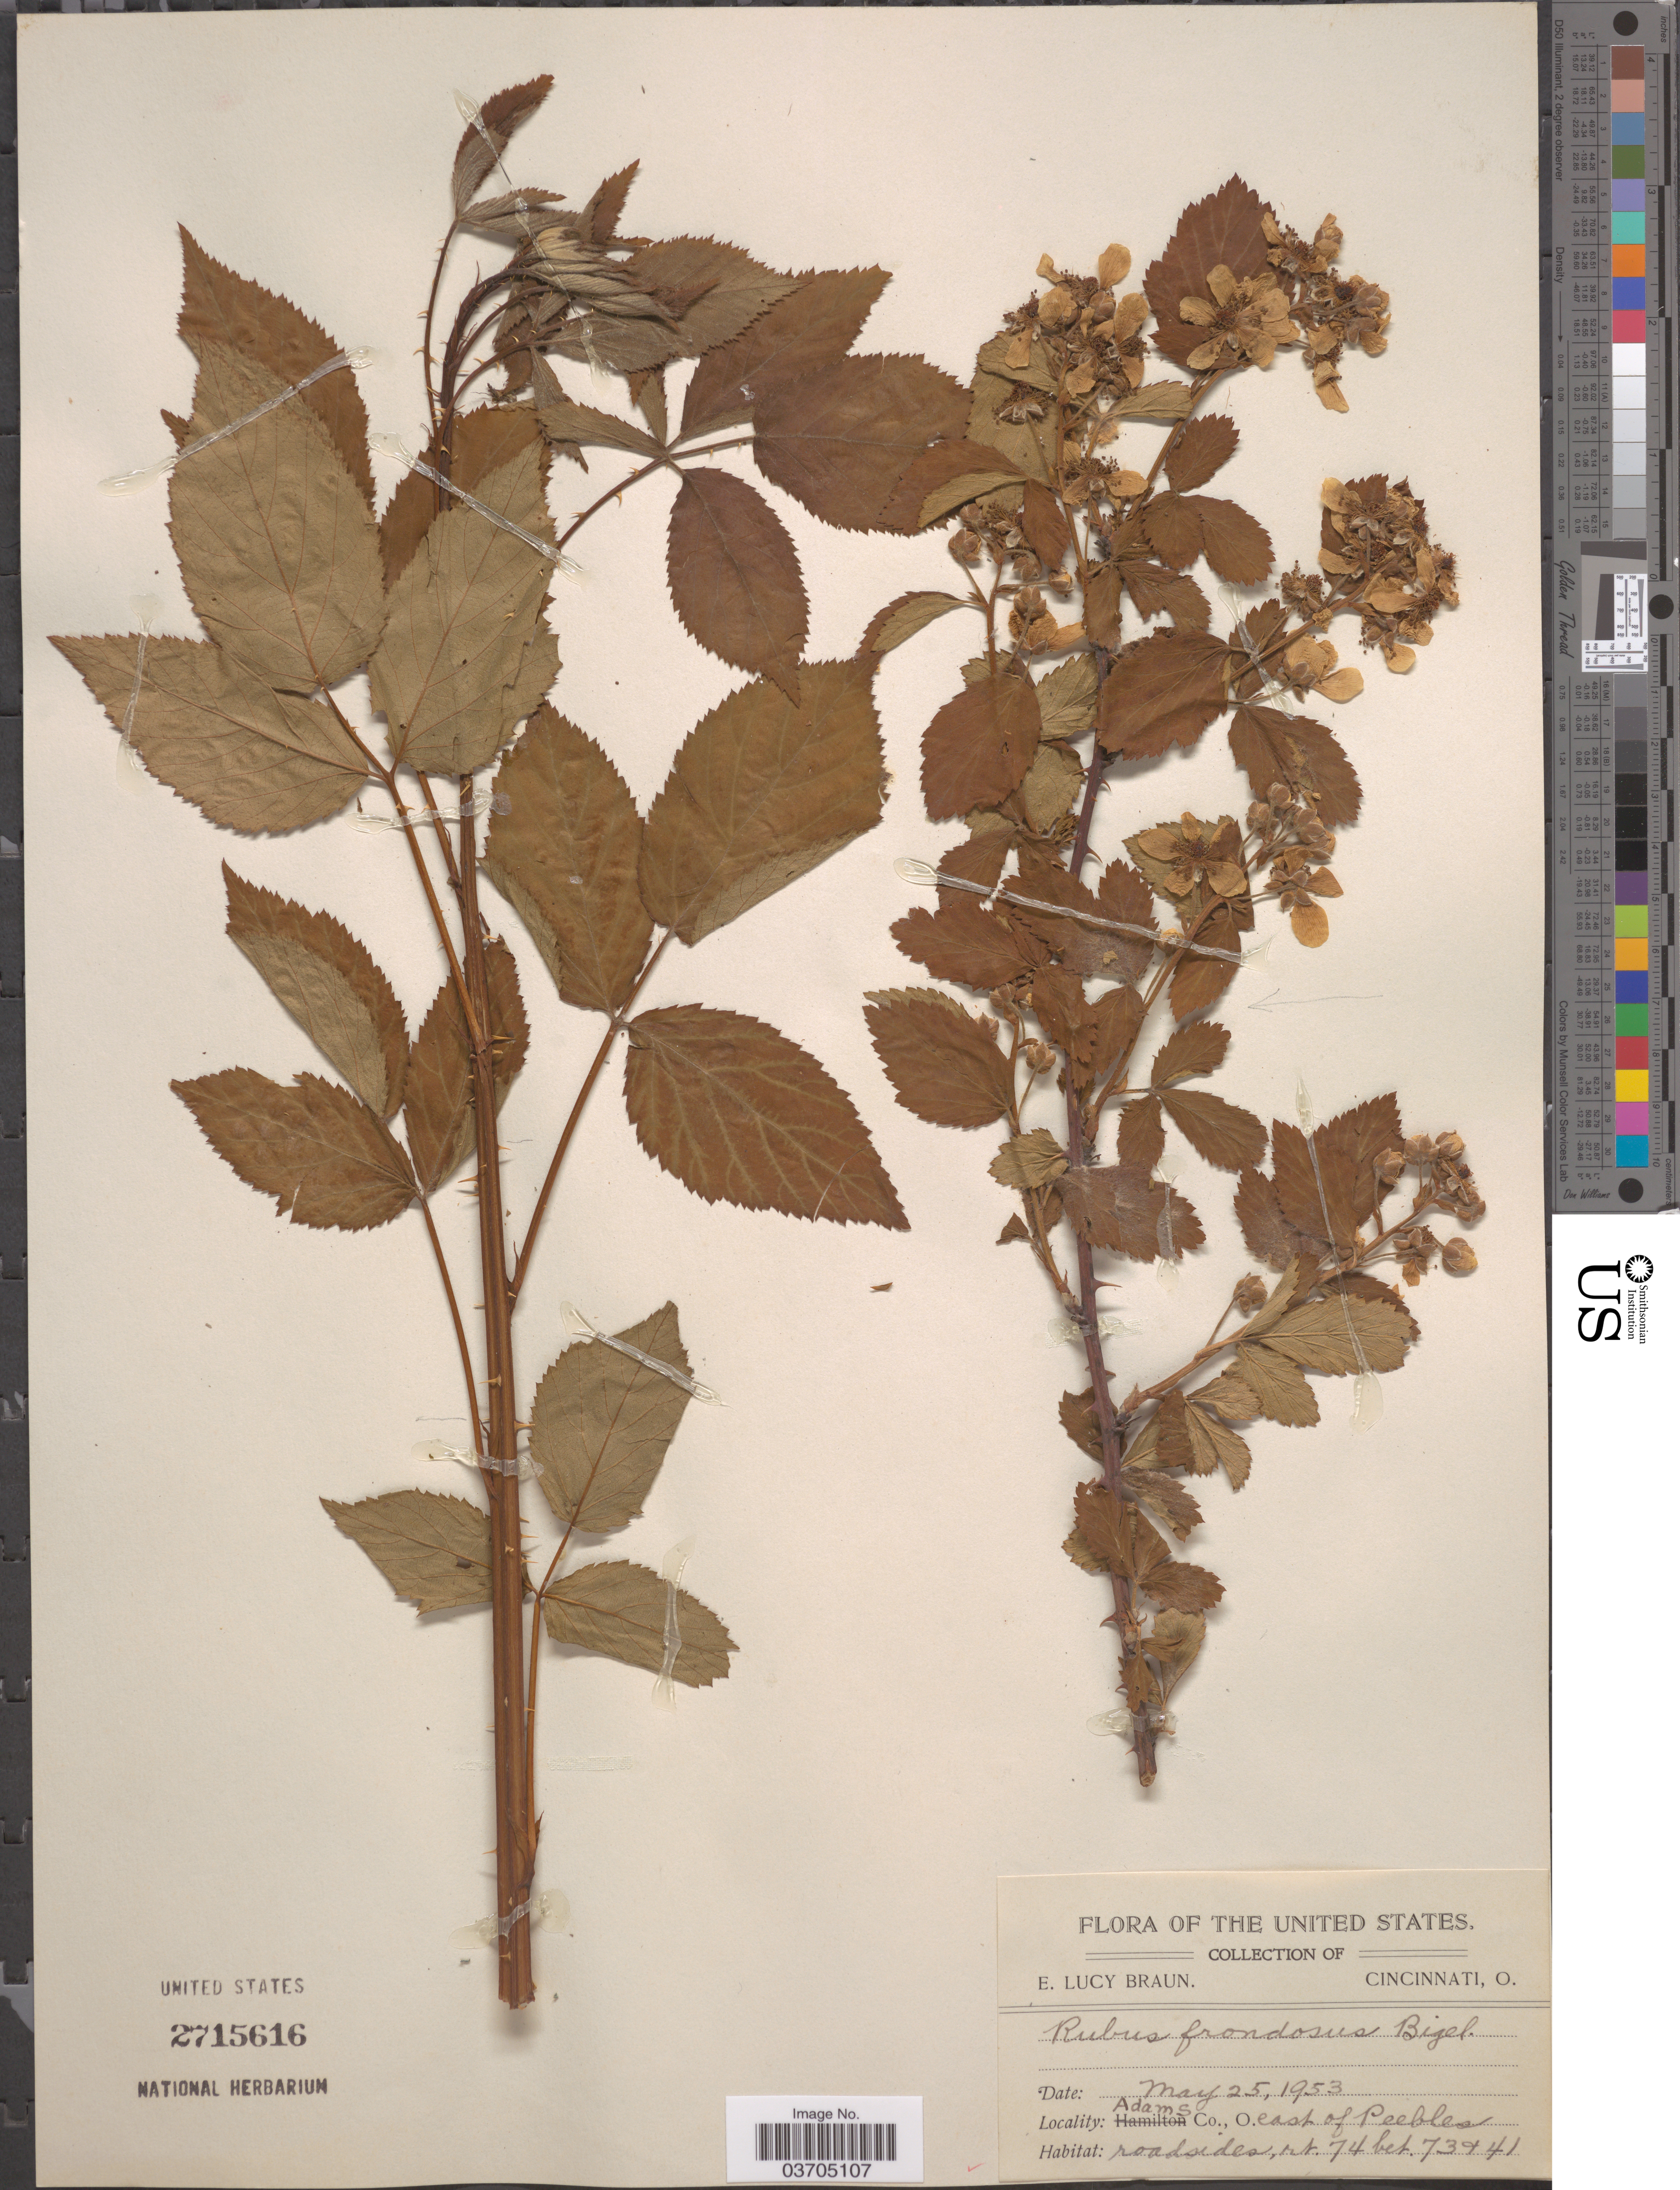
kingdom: Plantae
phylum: Tracheophyta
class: Magnoliopsida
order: Rosales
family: Rosaceae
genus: Rubus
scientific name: Rubus frondosus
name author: Bigelow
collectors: E. L. Braun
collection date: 1953-05-25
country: United States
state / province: Ohio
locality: Adams Co. East of Peebles.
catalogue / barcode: US 2715616